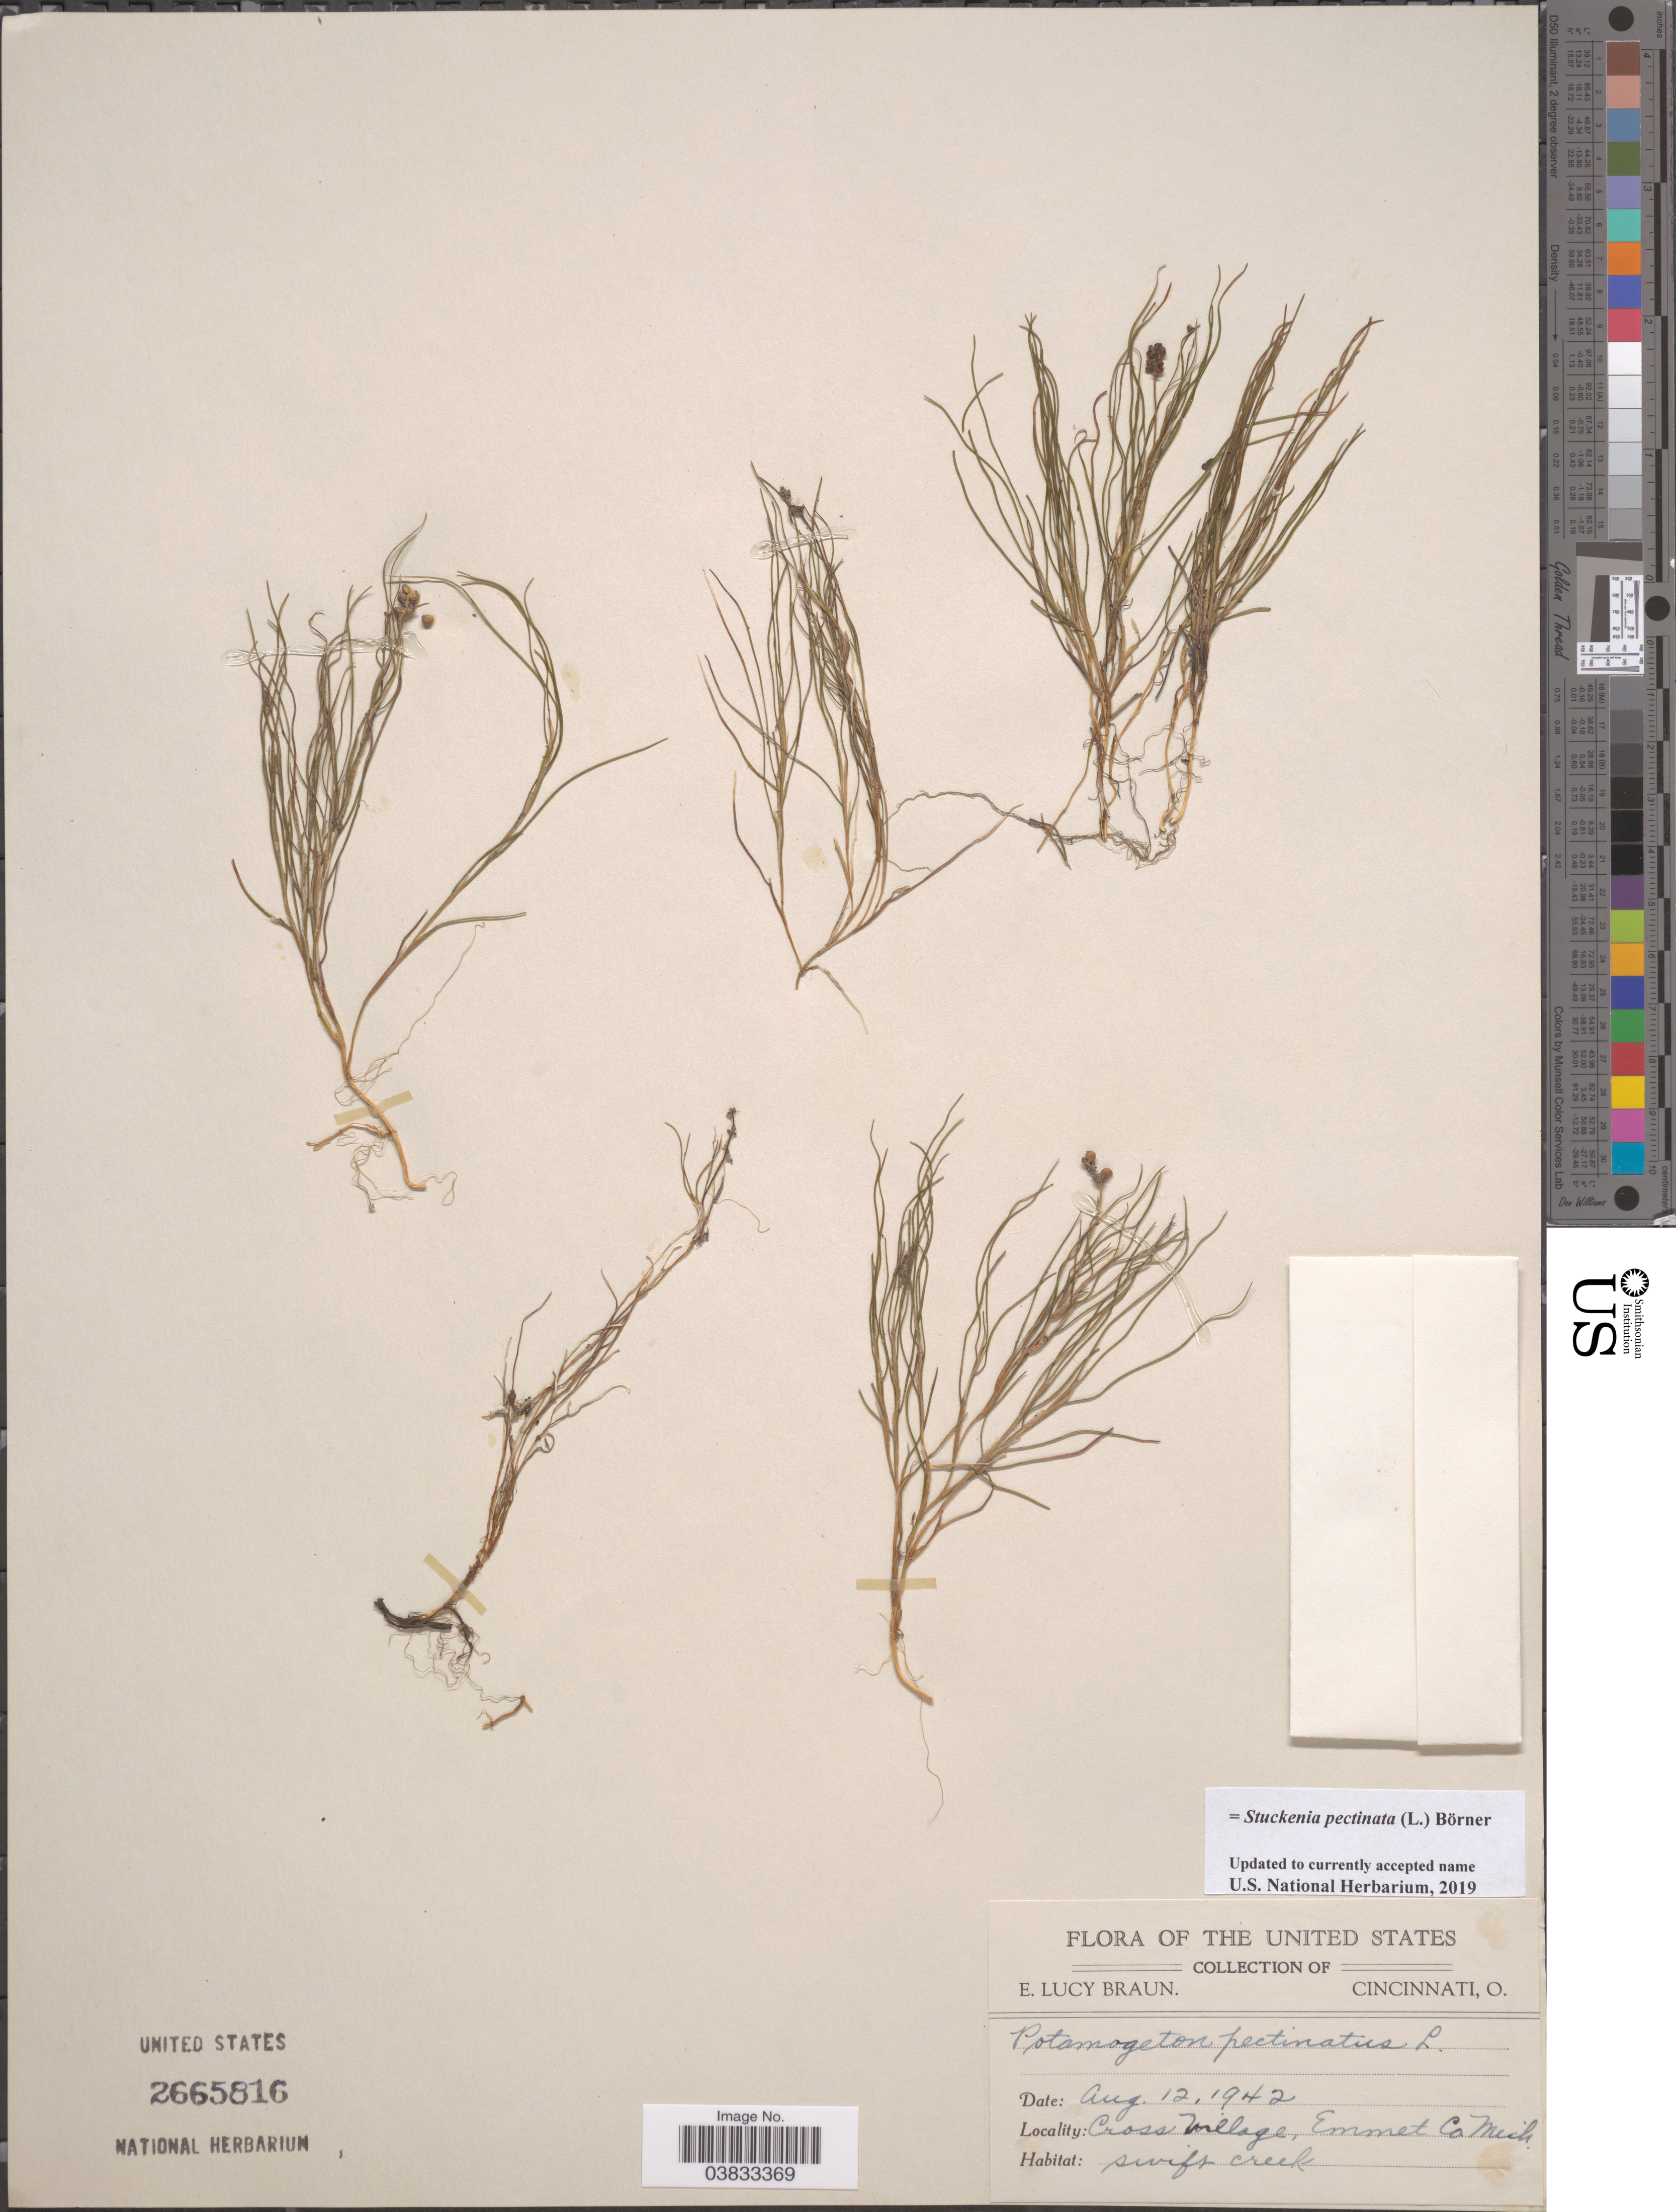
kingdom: Plantae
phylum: Tracheophyta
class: Liliopsida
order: Alismatales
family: Potamogetonaceae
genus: Stuckenia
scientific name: Stuckenia pectinata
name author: (L.) Börner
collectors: E. L. Braun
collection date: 1942-08-12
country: United States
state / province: Michigan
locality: Cross Village, Emmet Co. Swift creek.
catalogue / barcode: US 2665816